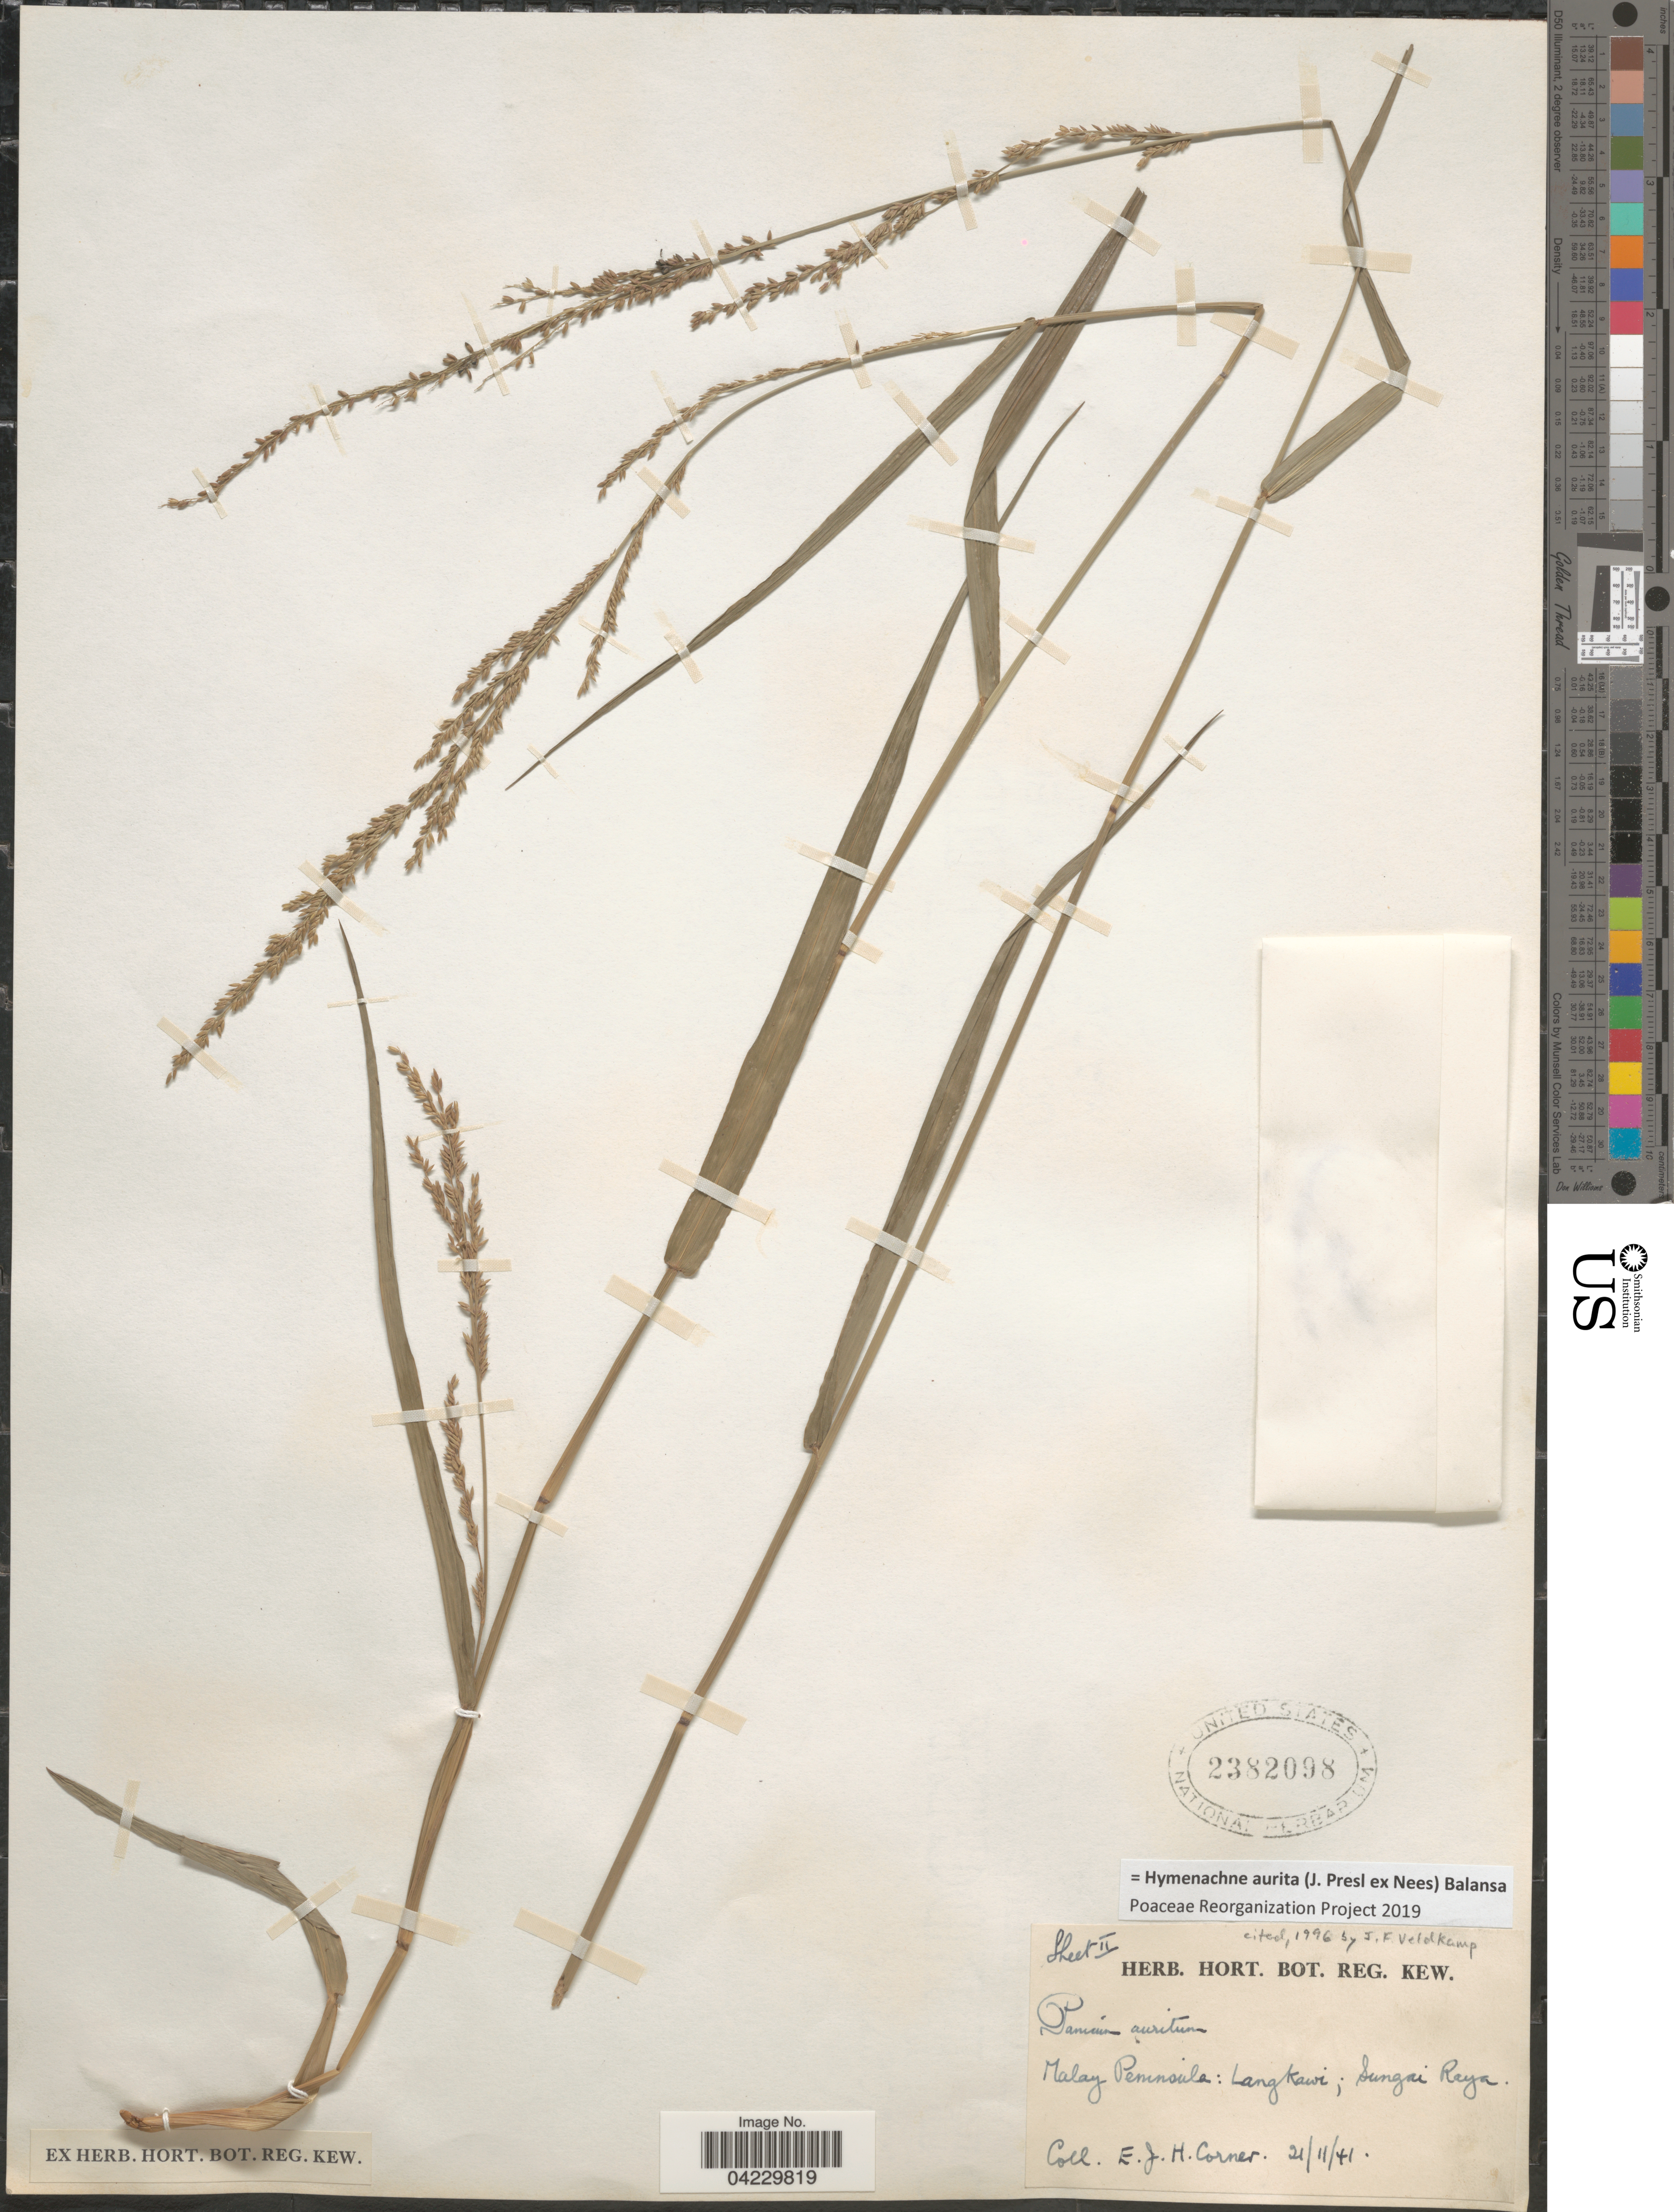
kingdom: Plantae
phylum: Tracheophyta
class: Liliopsida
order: Poales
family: Poaceae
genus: Hymenachne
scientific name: Hymenachne aurita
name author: (J. Presl ex Nees) Balansa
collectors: E. Corner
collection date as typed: Transcribed d/m/y: 21/11/41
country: Malaysia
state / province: Kedah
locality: Malay Peninsula: Sungai Reya.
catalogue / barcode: US 2382098